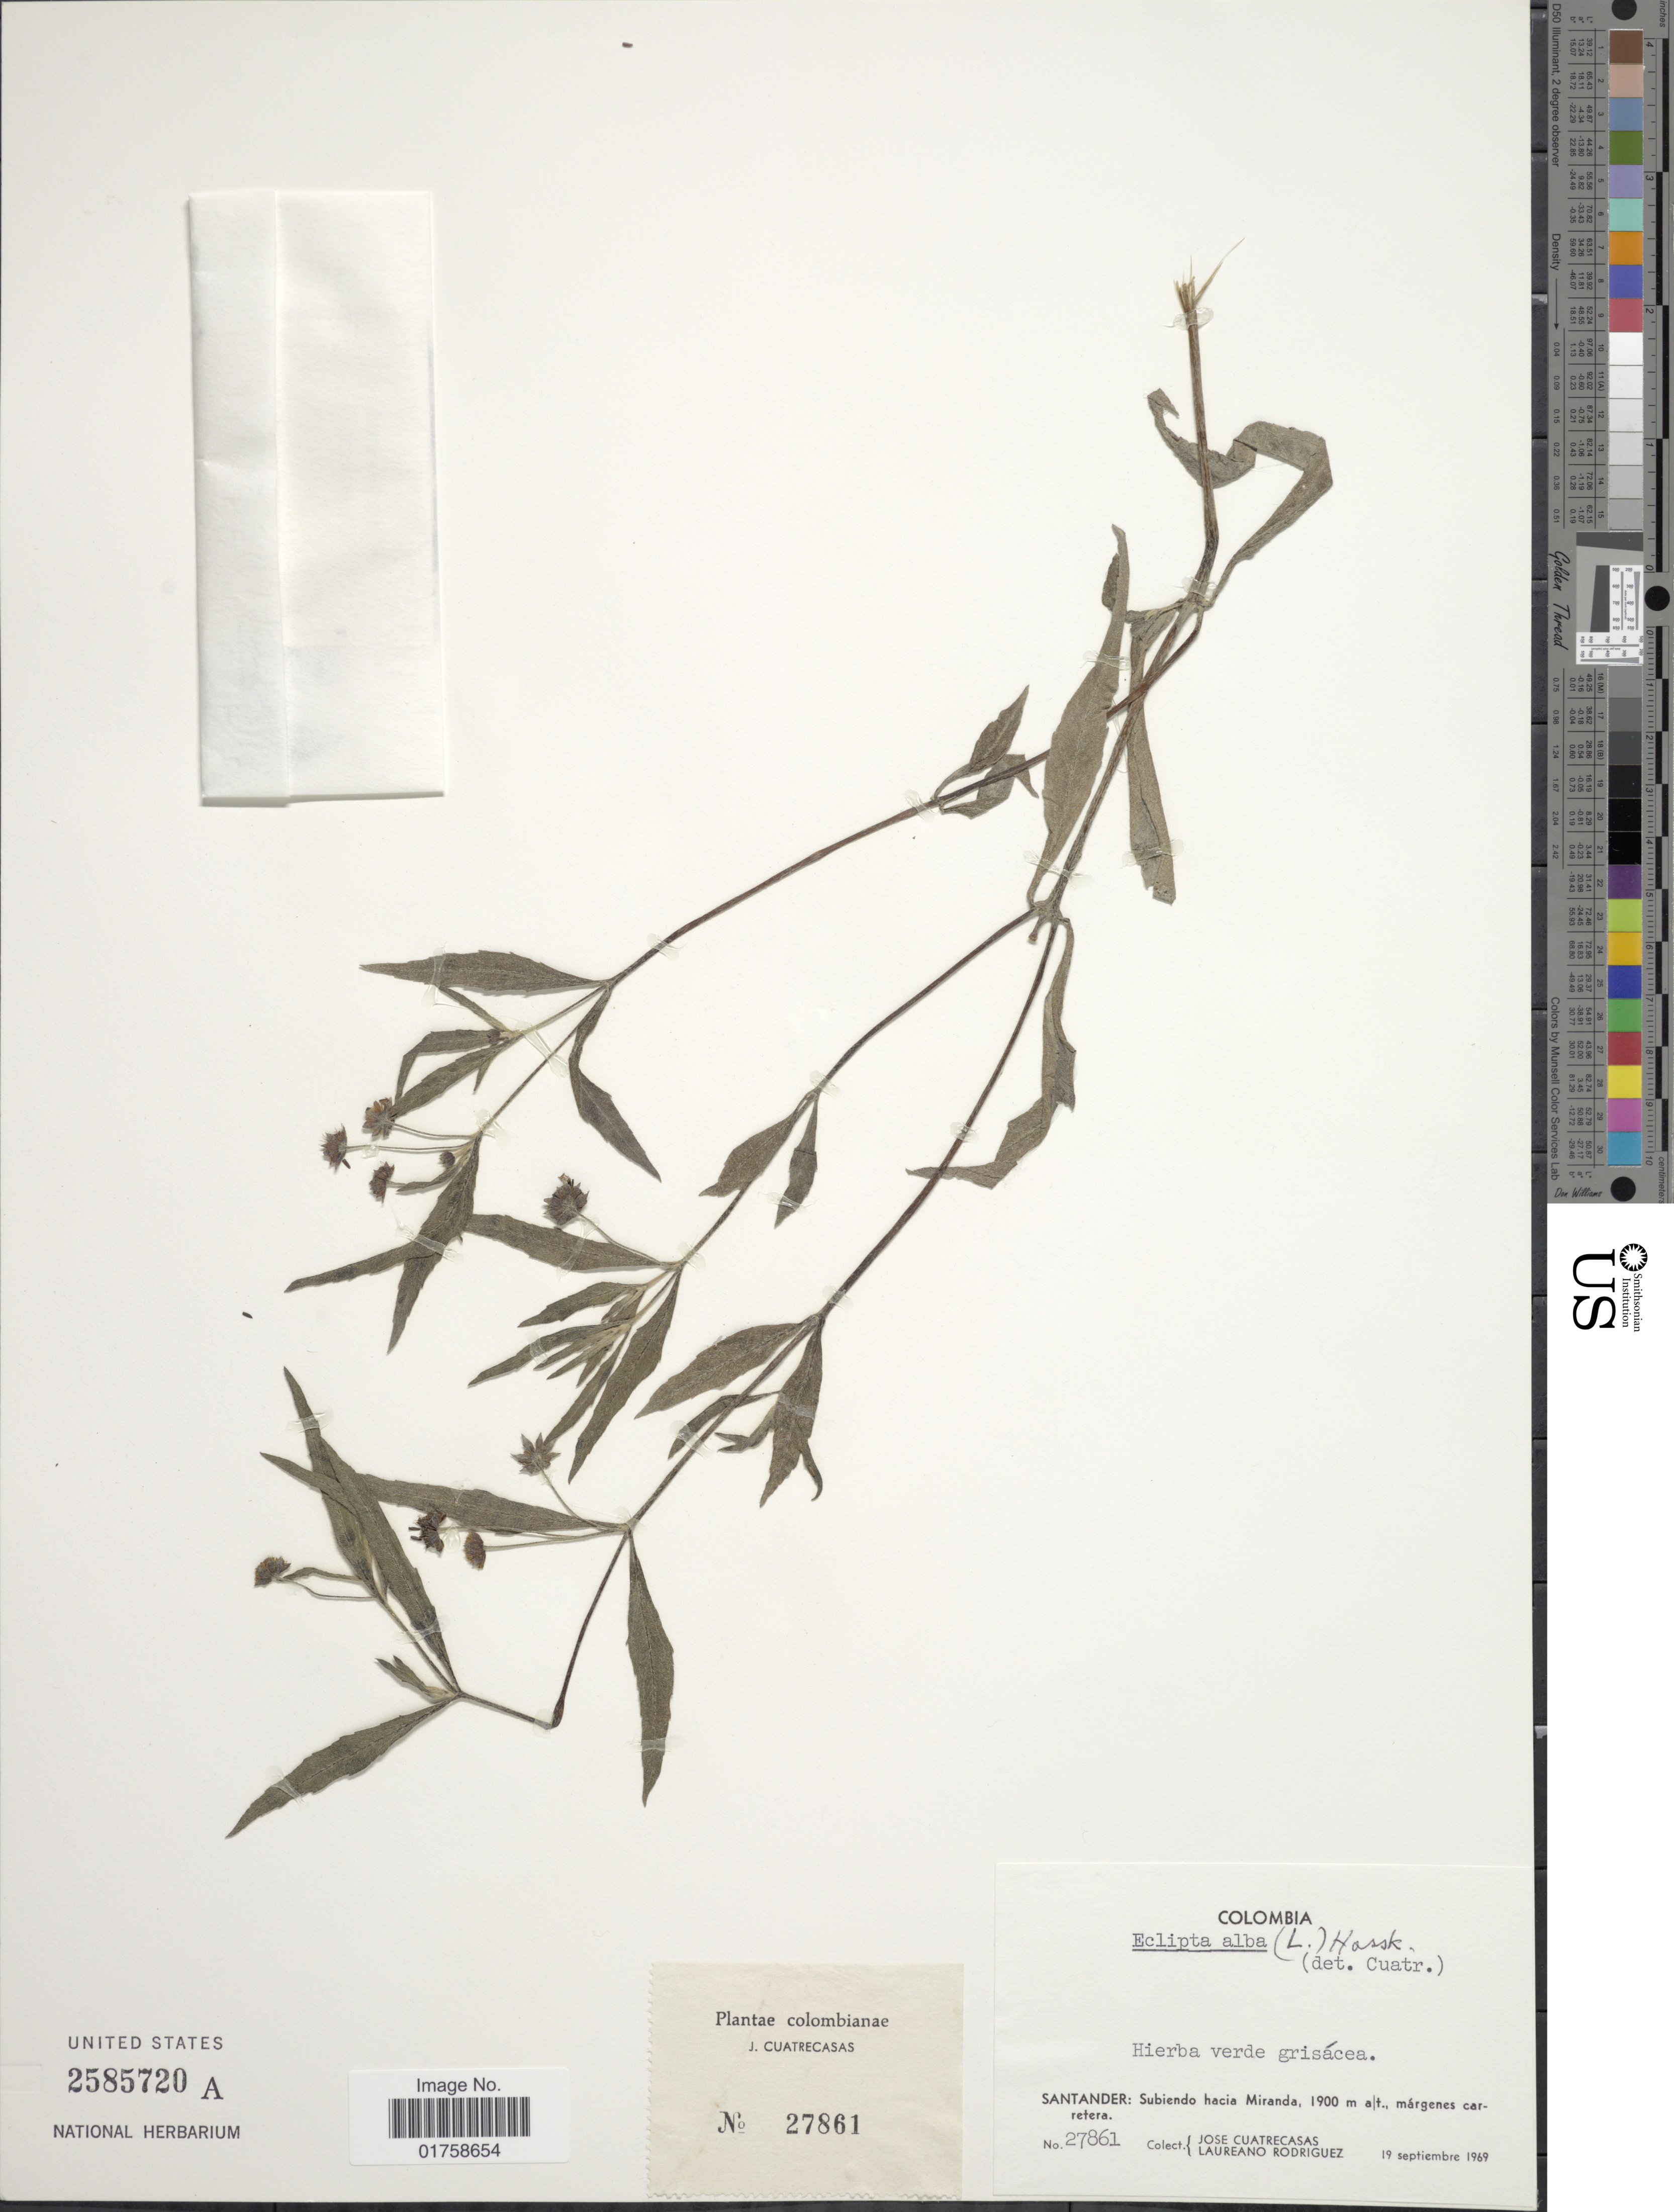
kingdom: Plantae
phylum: Tracheophyta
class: Magnoliopsida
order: Asterales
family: Asteraceae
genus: Eclipta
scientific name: Eclipta alba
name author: (L.) Hassk.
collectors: J. Cuatrecasas & L. Rodriguez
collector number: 27861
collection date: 1969-09-19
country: Colombia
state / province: Santander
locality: Colombia. Santander: Subiendo hacia Miranda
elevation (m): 1900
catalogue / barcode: US 2585720A